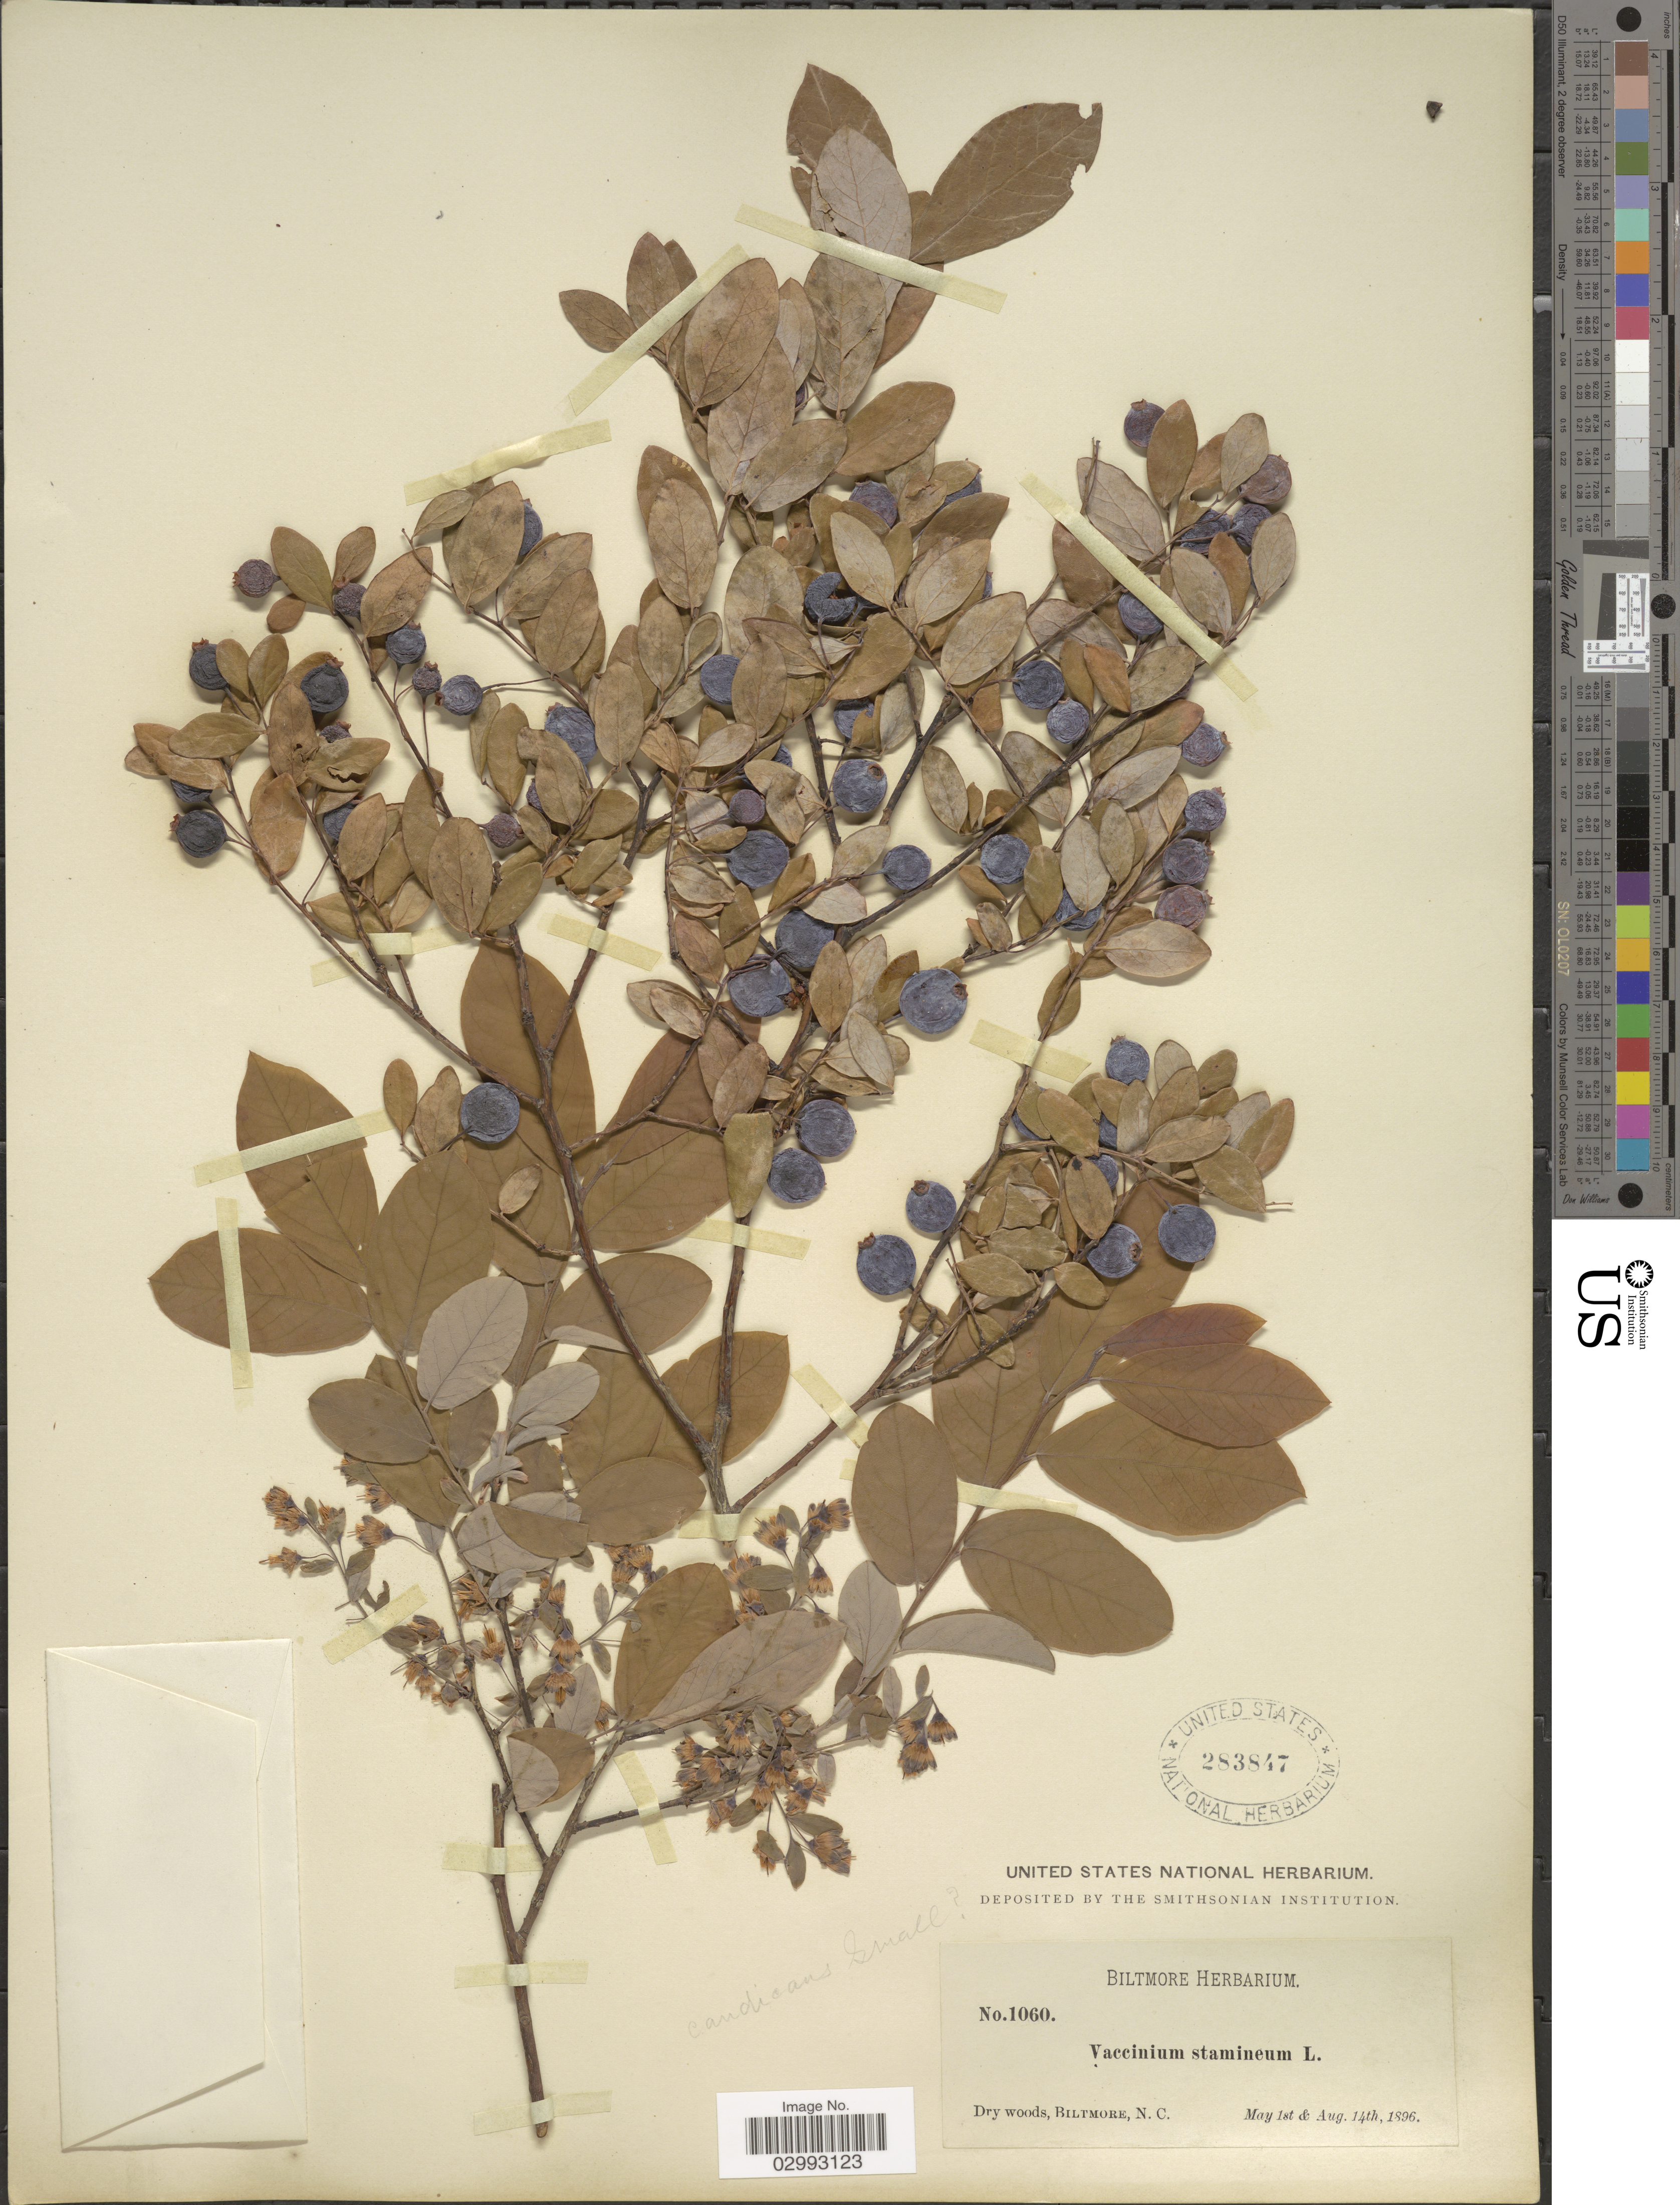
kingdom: Plantae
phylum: Tracheophyta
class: Magnoliopsida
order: Ericales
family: Ericaceae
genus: Polycodium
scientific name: Polycodium candicans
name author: (C. Mohr) Small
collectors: ex herb. Biltmore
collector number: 1060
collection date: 1896-05-01/1896-08-14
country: United States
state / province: North Carolina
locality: Biltmore, N. C.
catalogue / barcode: US 283847